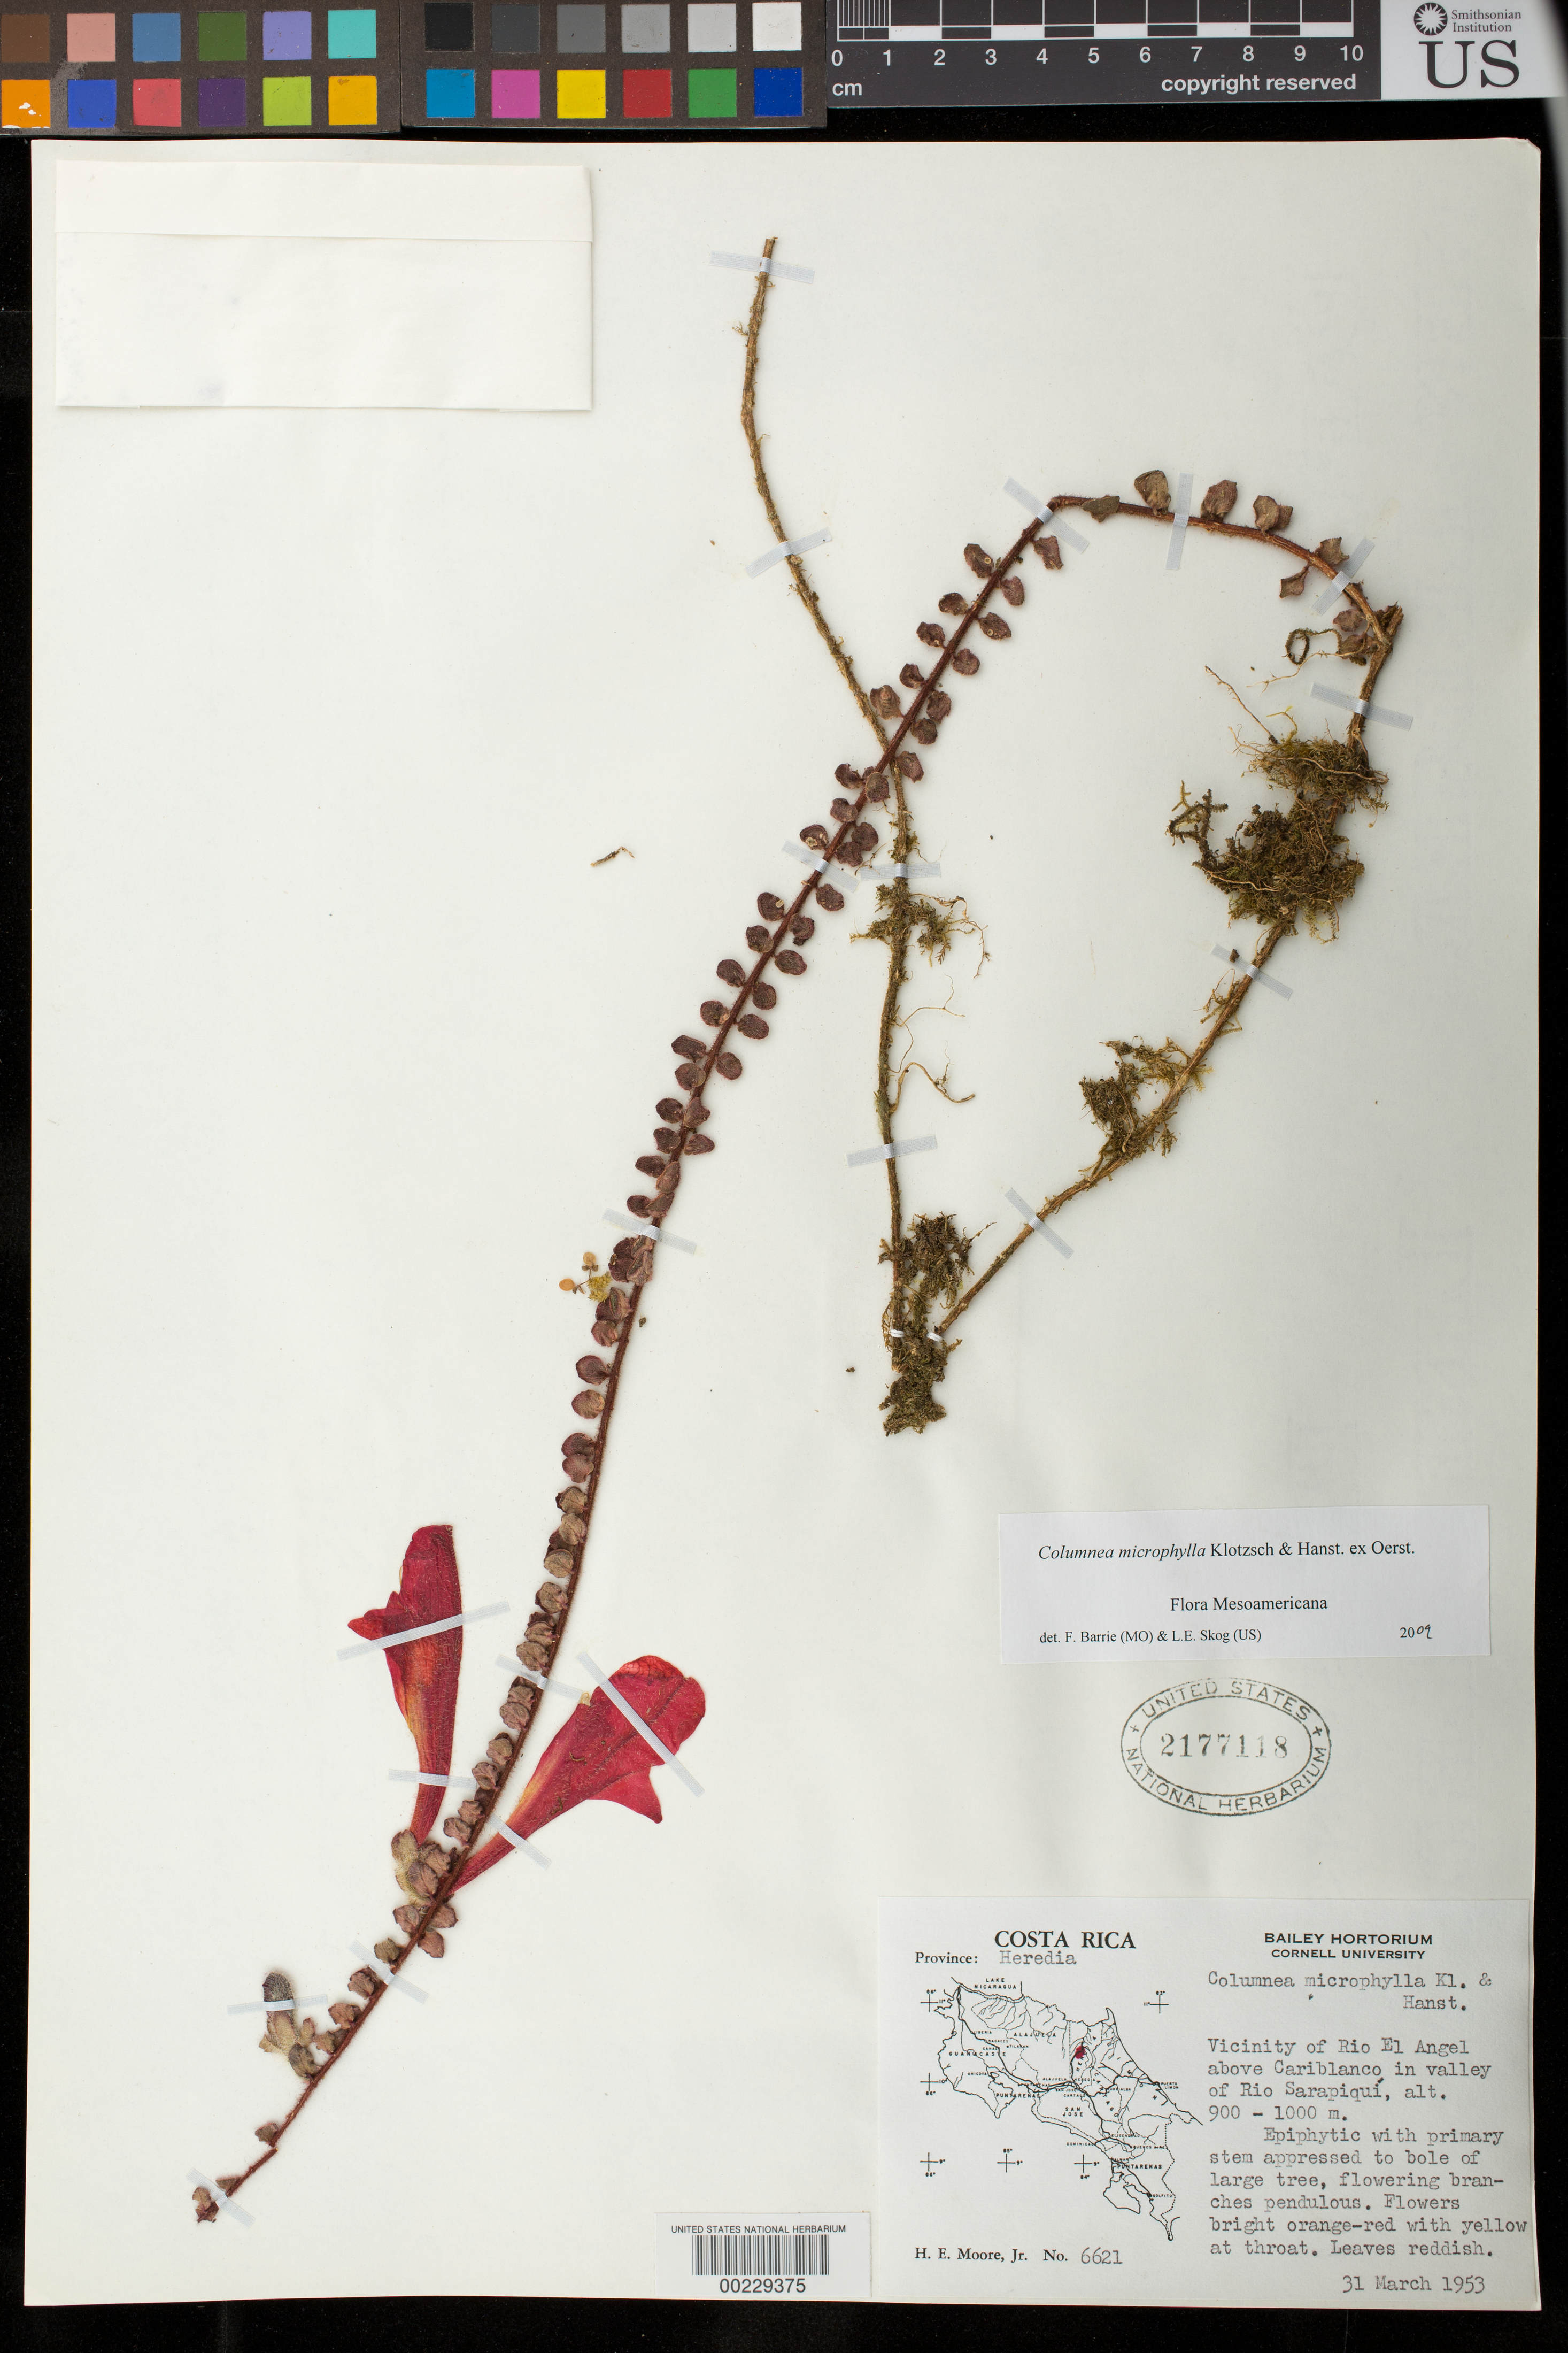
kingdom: Plantae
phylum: Tracheophyta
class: Magnoliopsida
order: Lamiales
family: Gesneriaceae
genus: Columnea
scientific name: Columnea microphylla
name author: Klotzsch & Hanst. ex Oerst.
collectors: H. E. Moore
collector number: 6621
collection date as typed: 31 Mar 1953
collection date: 1953-03-31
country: Costa Rica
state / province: Heredia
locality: Vicinity of Rio El Angel above Cariblanco in valley of Rio Sarapiqui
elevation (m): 900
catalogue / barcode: US 2177118